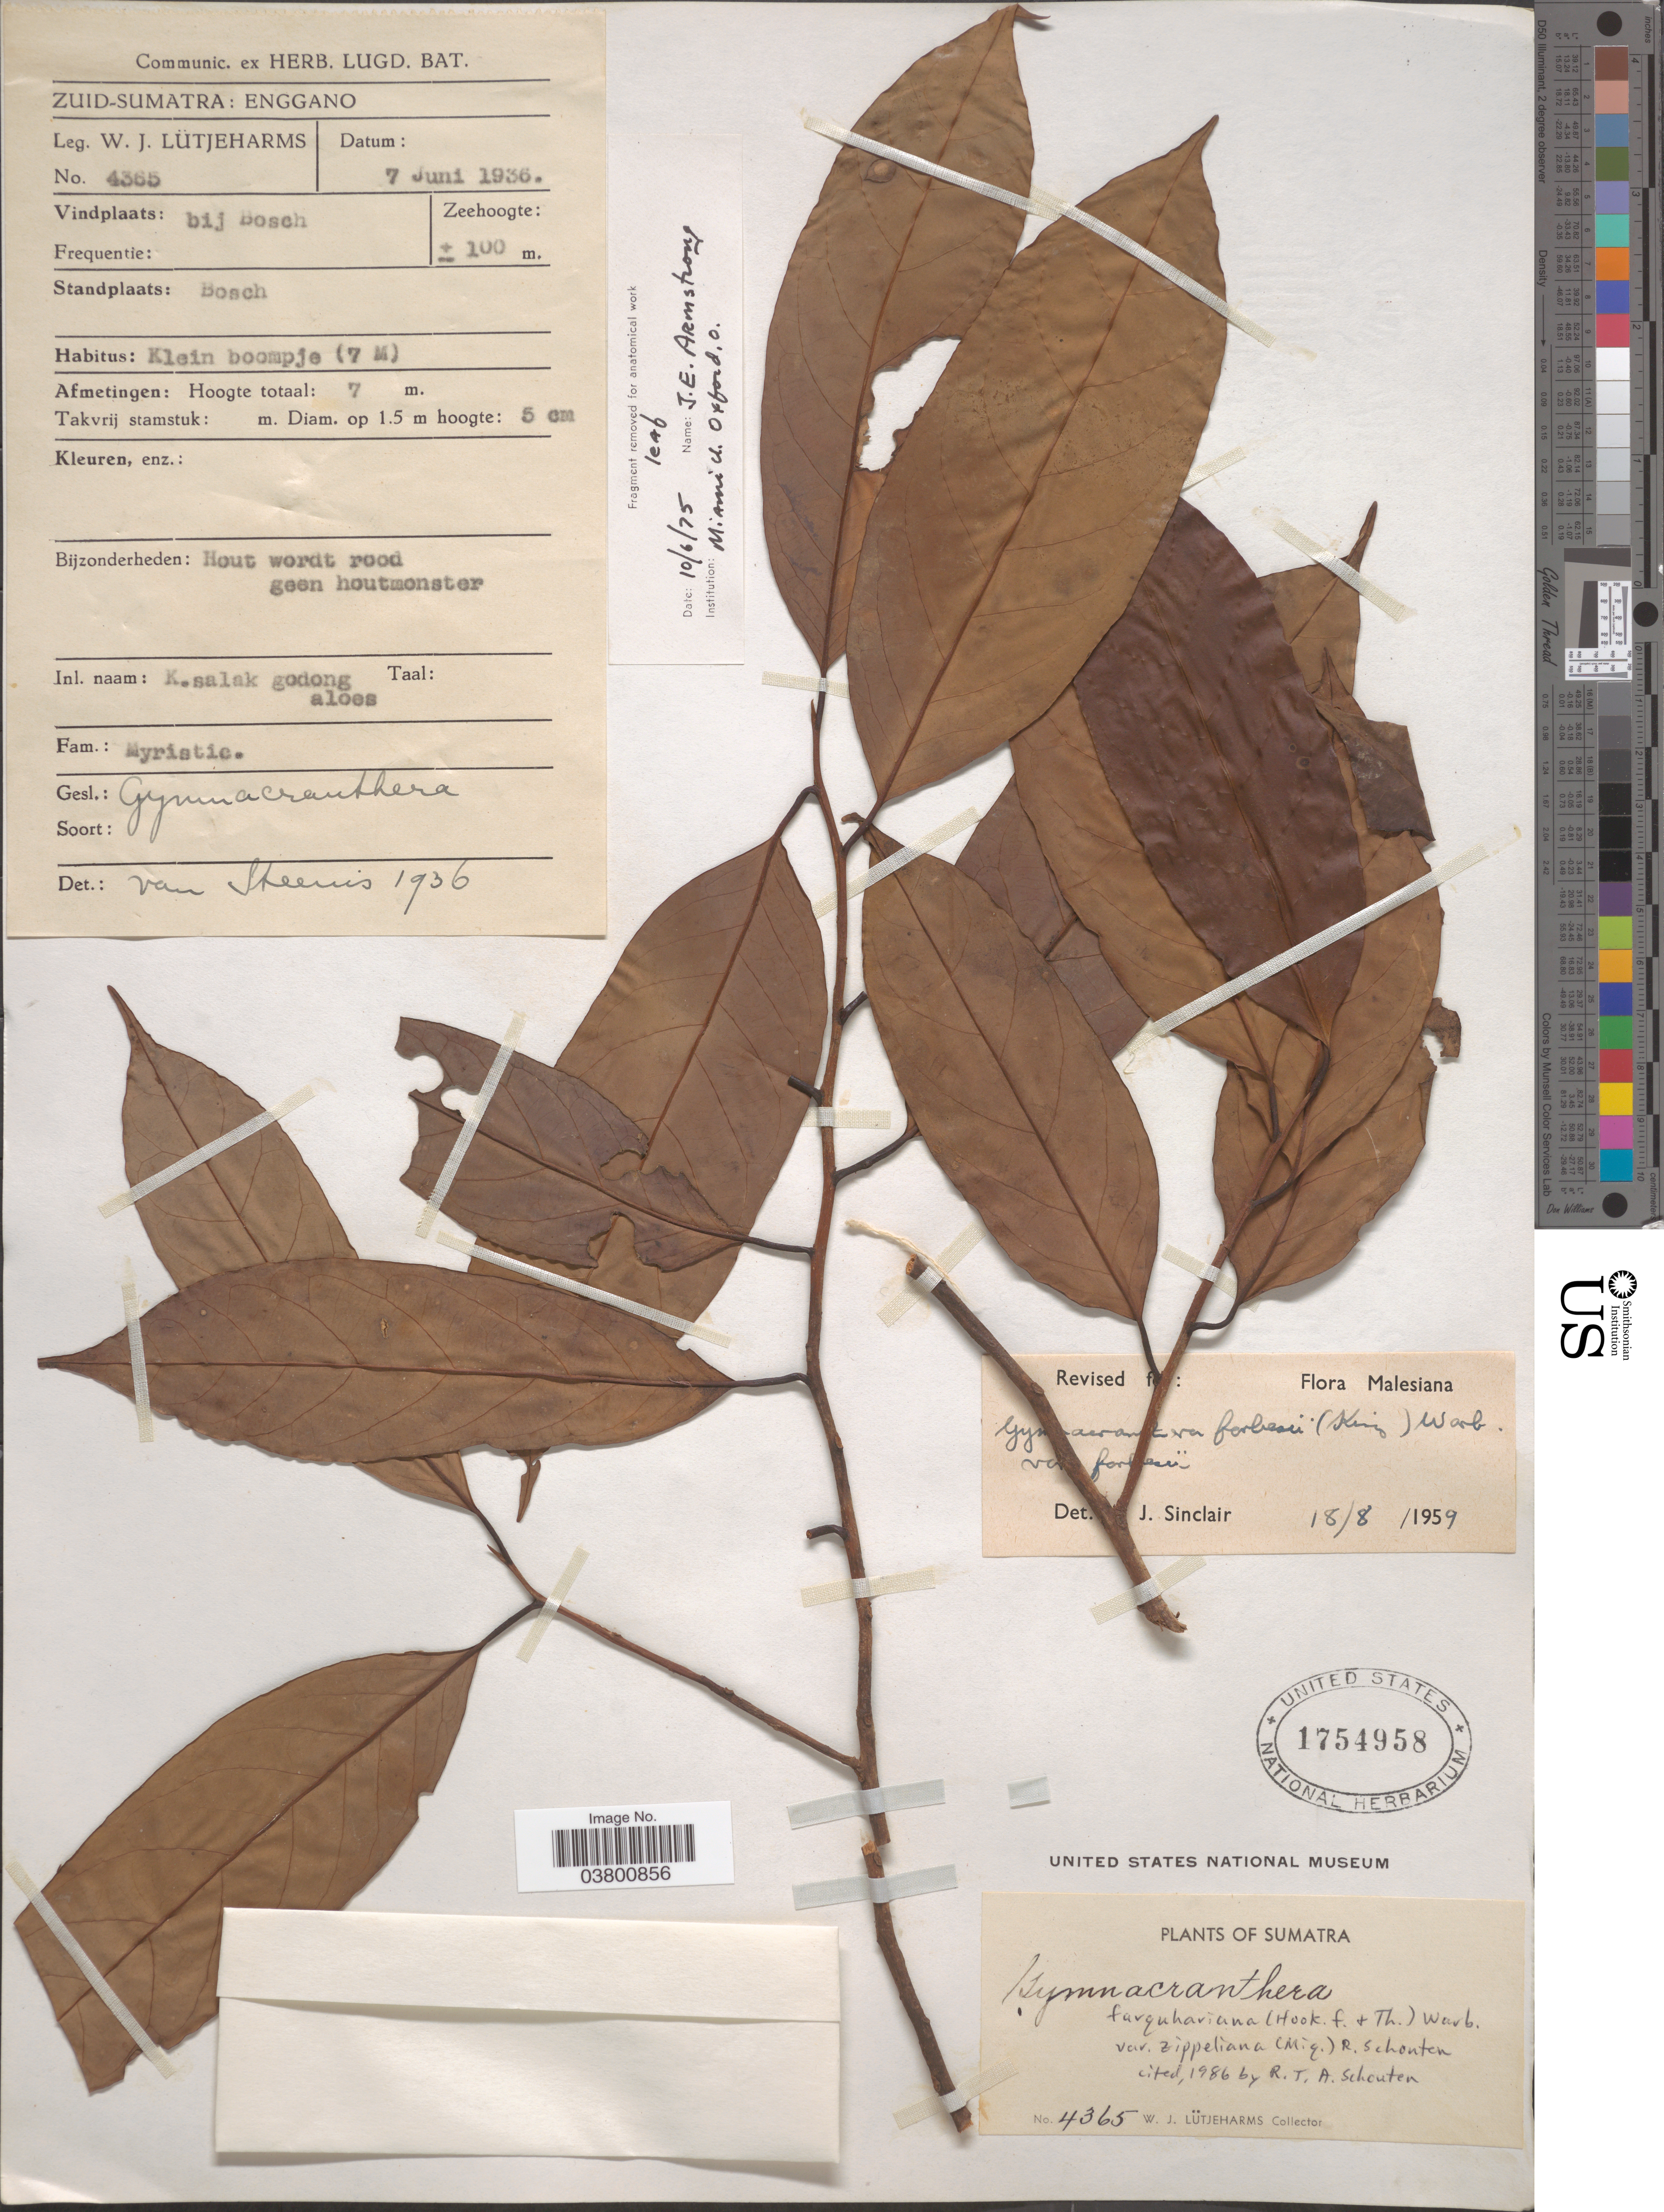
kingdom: Plantae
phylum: Tracheophyta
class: Magnoliopsida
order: Magnoliales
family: Myristicaceae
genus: Gymnacranthera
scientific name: Gymnacranthera farquhariana var. zippeliana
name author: (Miq.) R.T.A. Schouten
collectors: W. Lütjeharms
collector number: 4365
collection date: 1936-06-07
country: Indonesia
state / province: Sumatra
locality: Zuid-Sumatra: Enggano. Bosch.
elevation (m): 100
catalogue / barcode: US 1754958